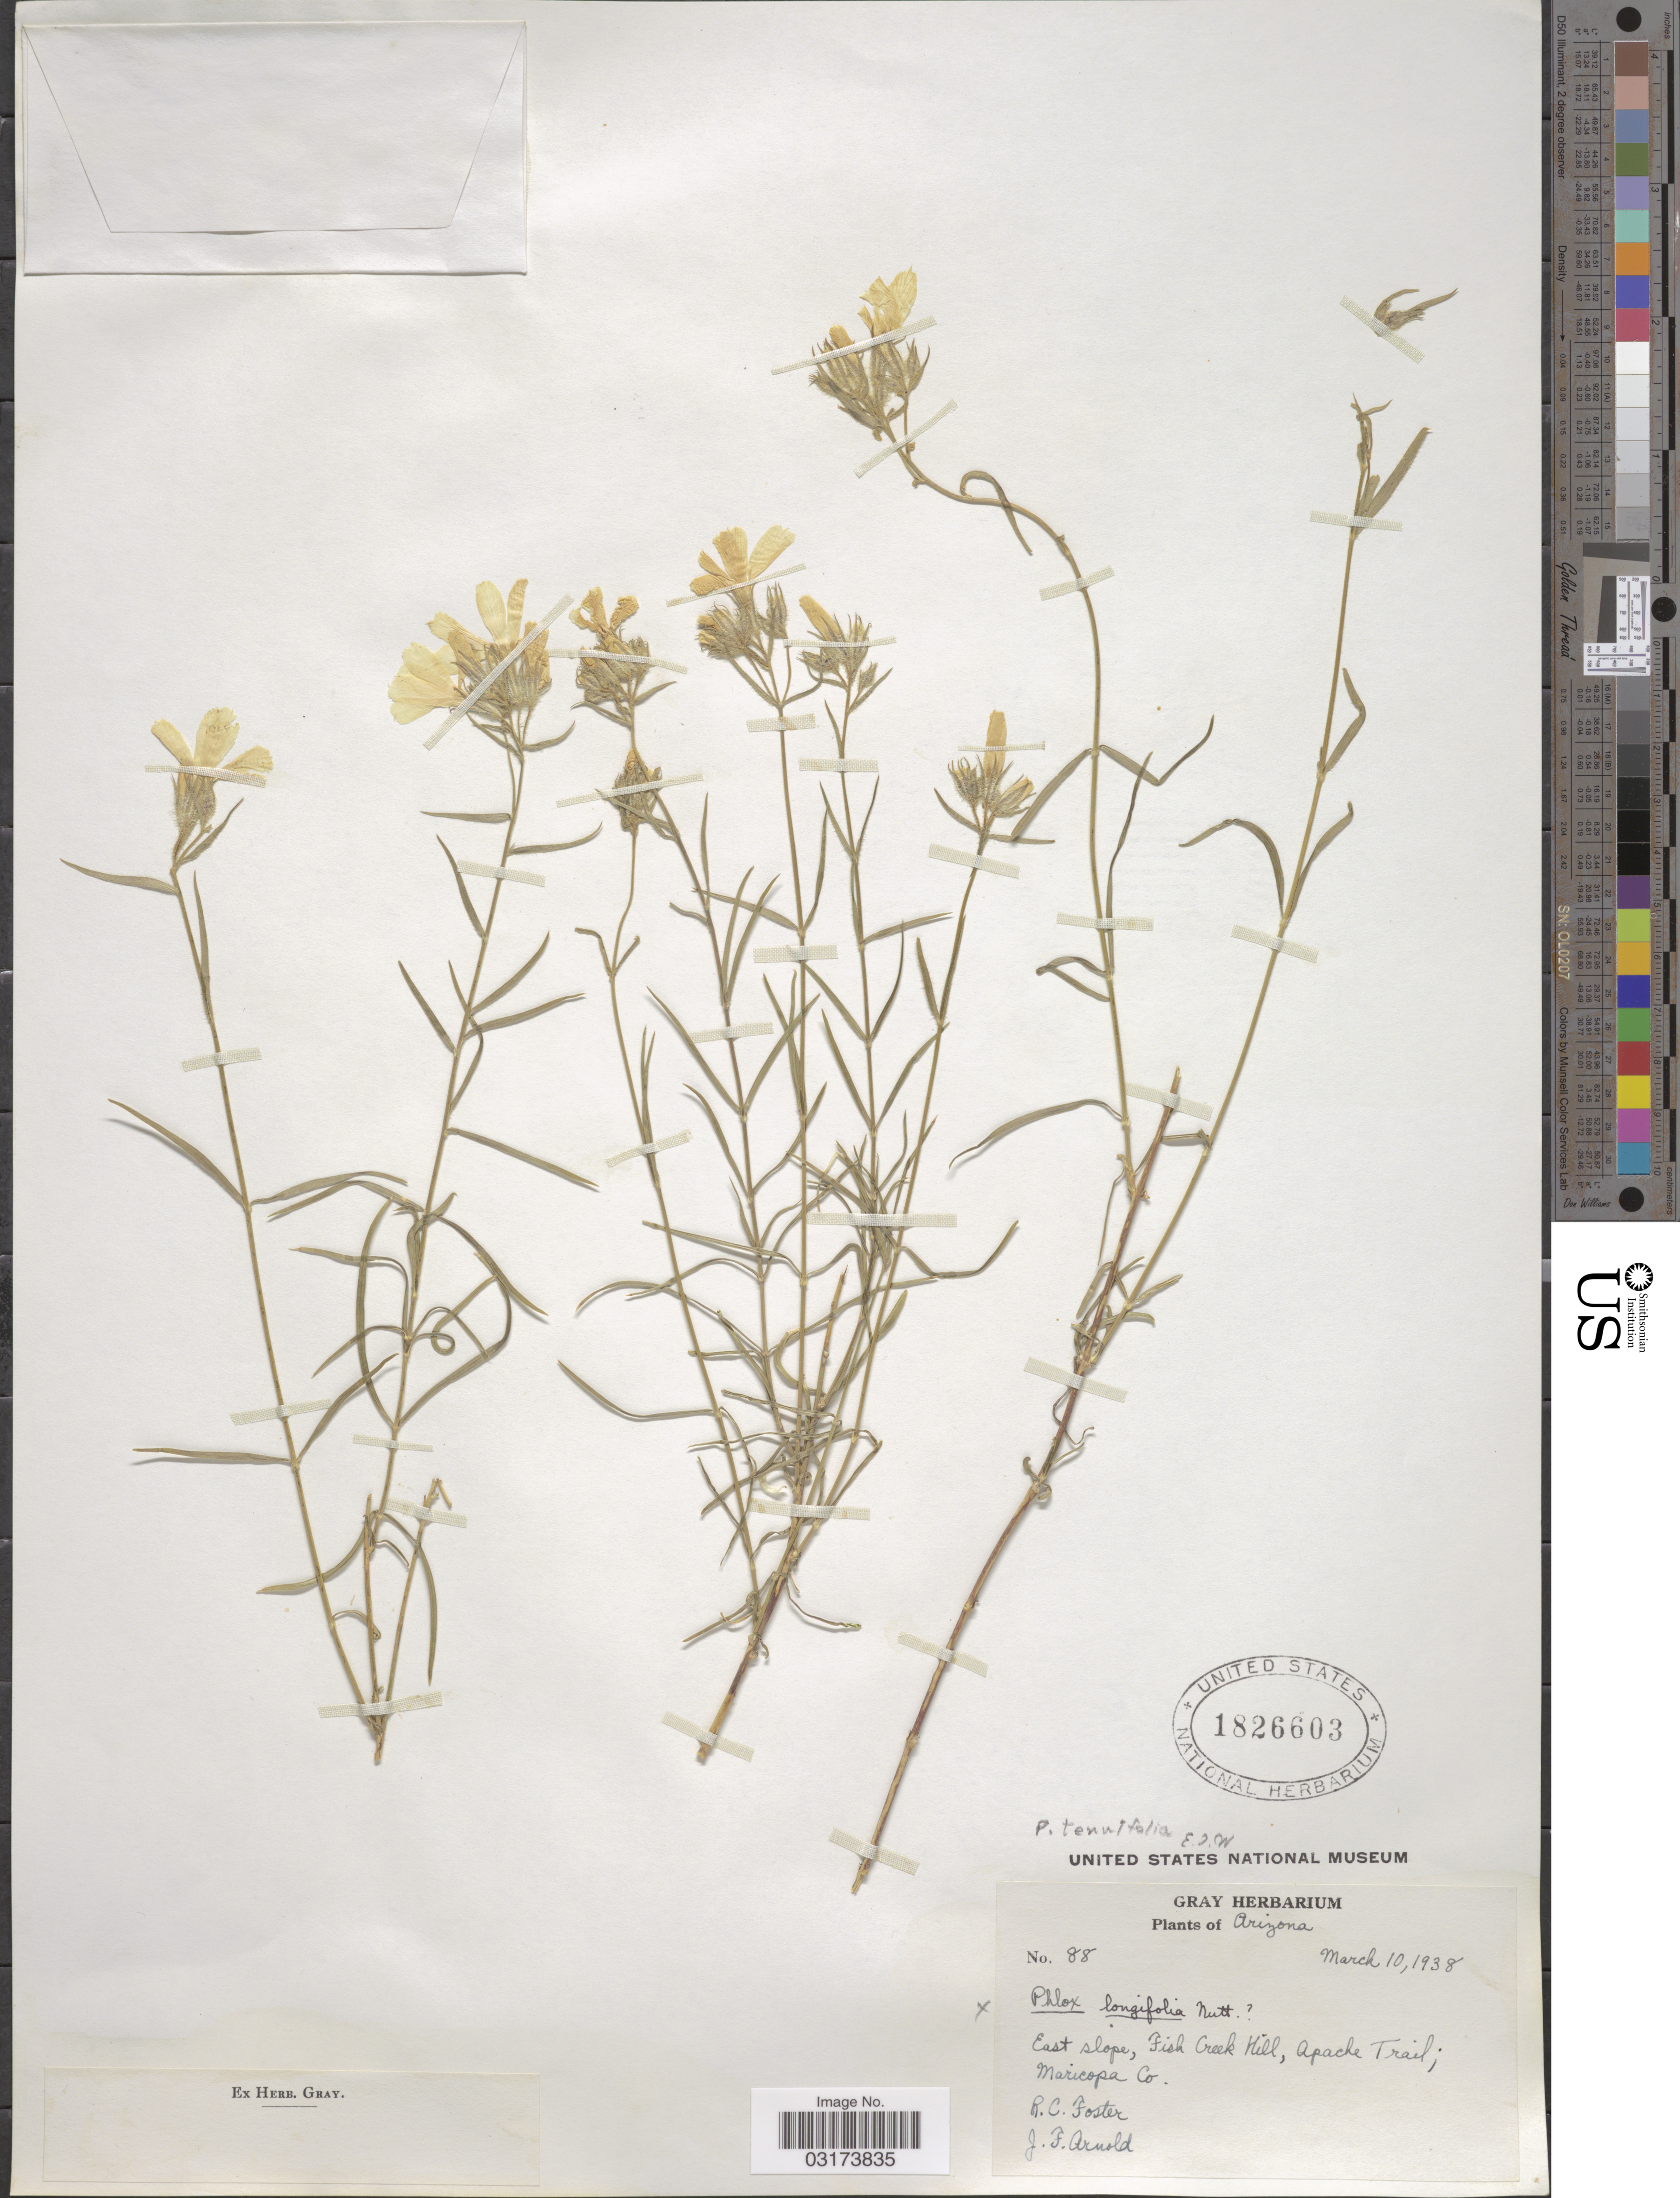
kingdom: Plantae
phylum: Tracheophyta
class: Magnoliopsida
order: Ericales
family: Polemoniaceae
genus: Phlox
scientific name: Phlox tenuifolia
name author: E.E. Nelson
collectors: R. C. Foster & J. F. Arnold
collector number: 88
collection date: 1938-03-10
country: United States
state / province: Arizona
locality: East slope, Fish Creek Hill, Apache Trail; Maricopa Co.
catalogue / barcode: US 1826603